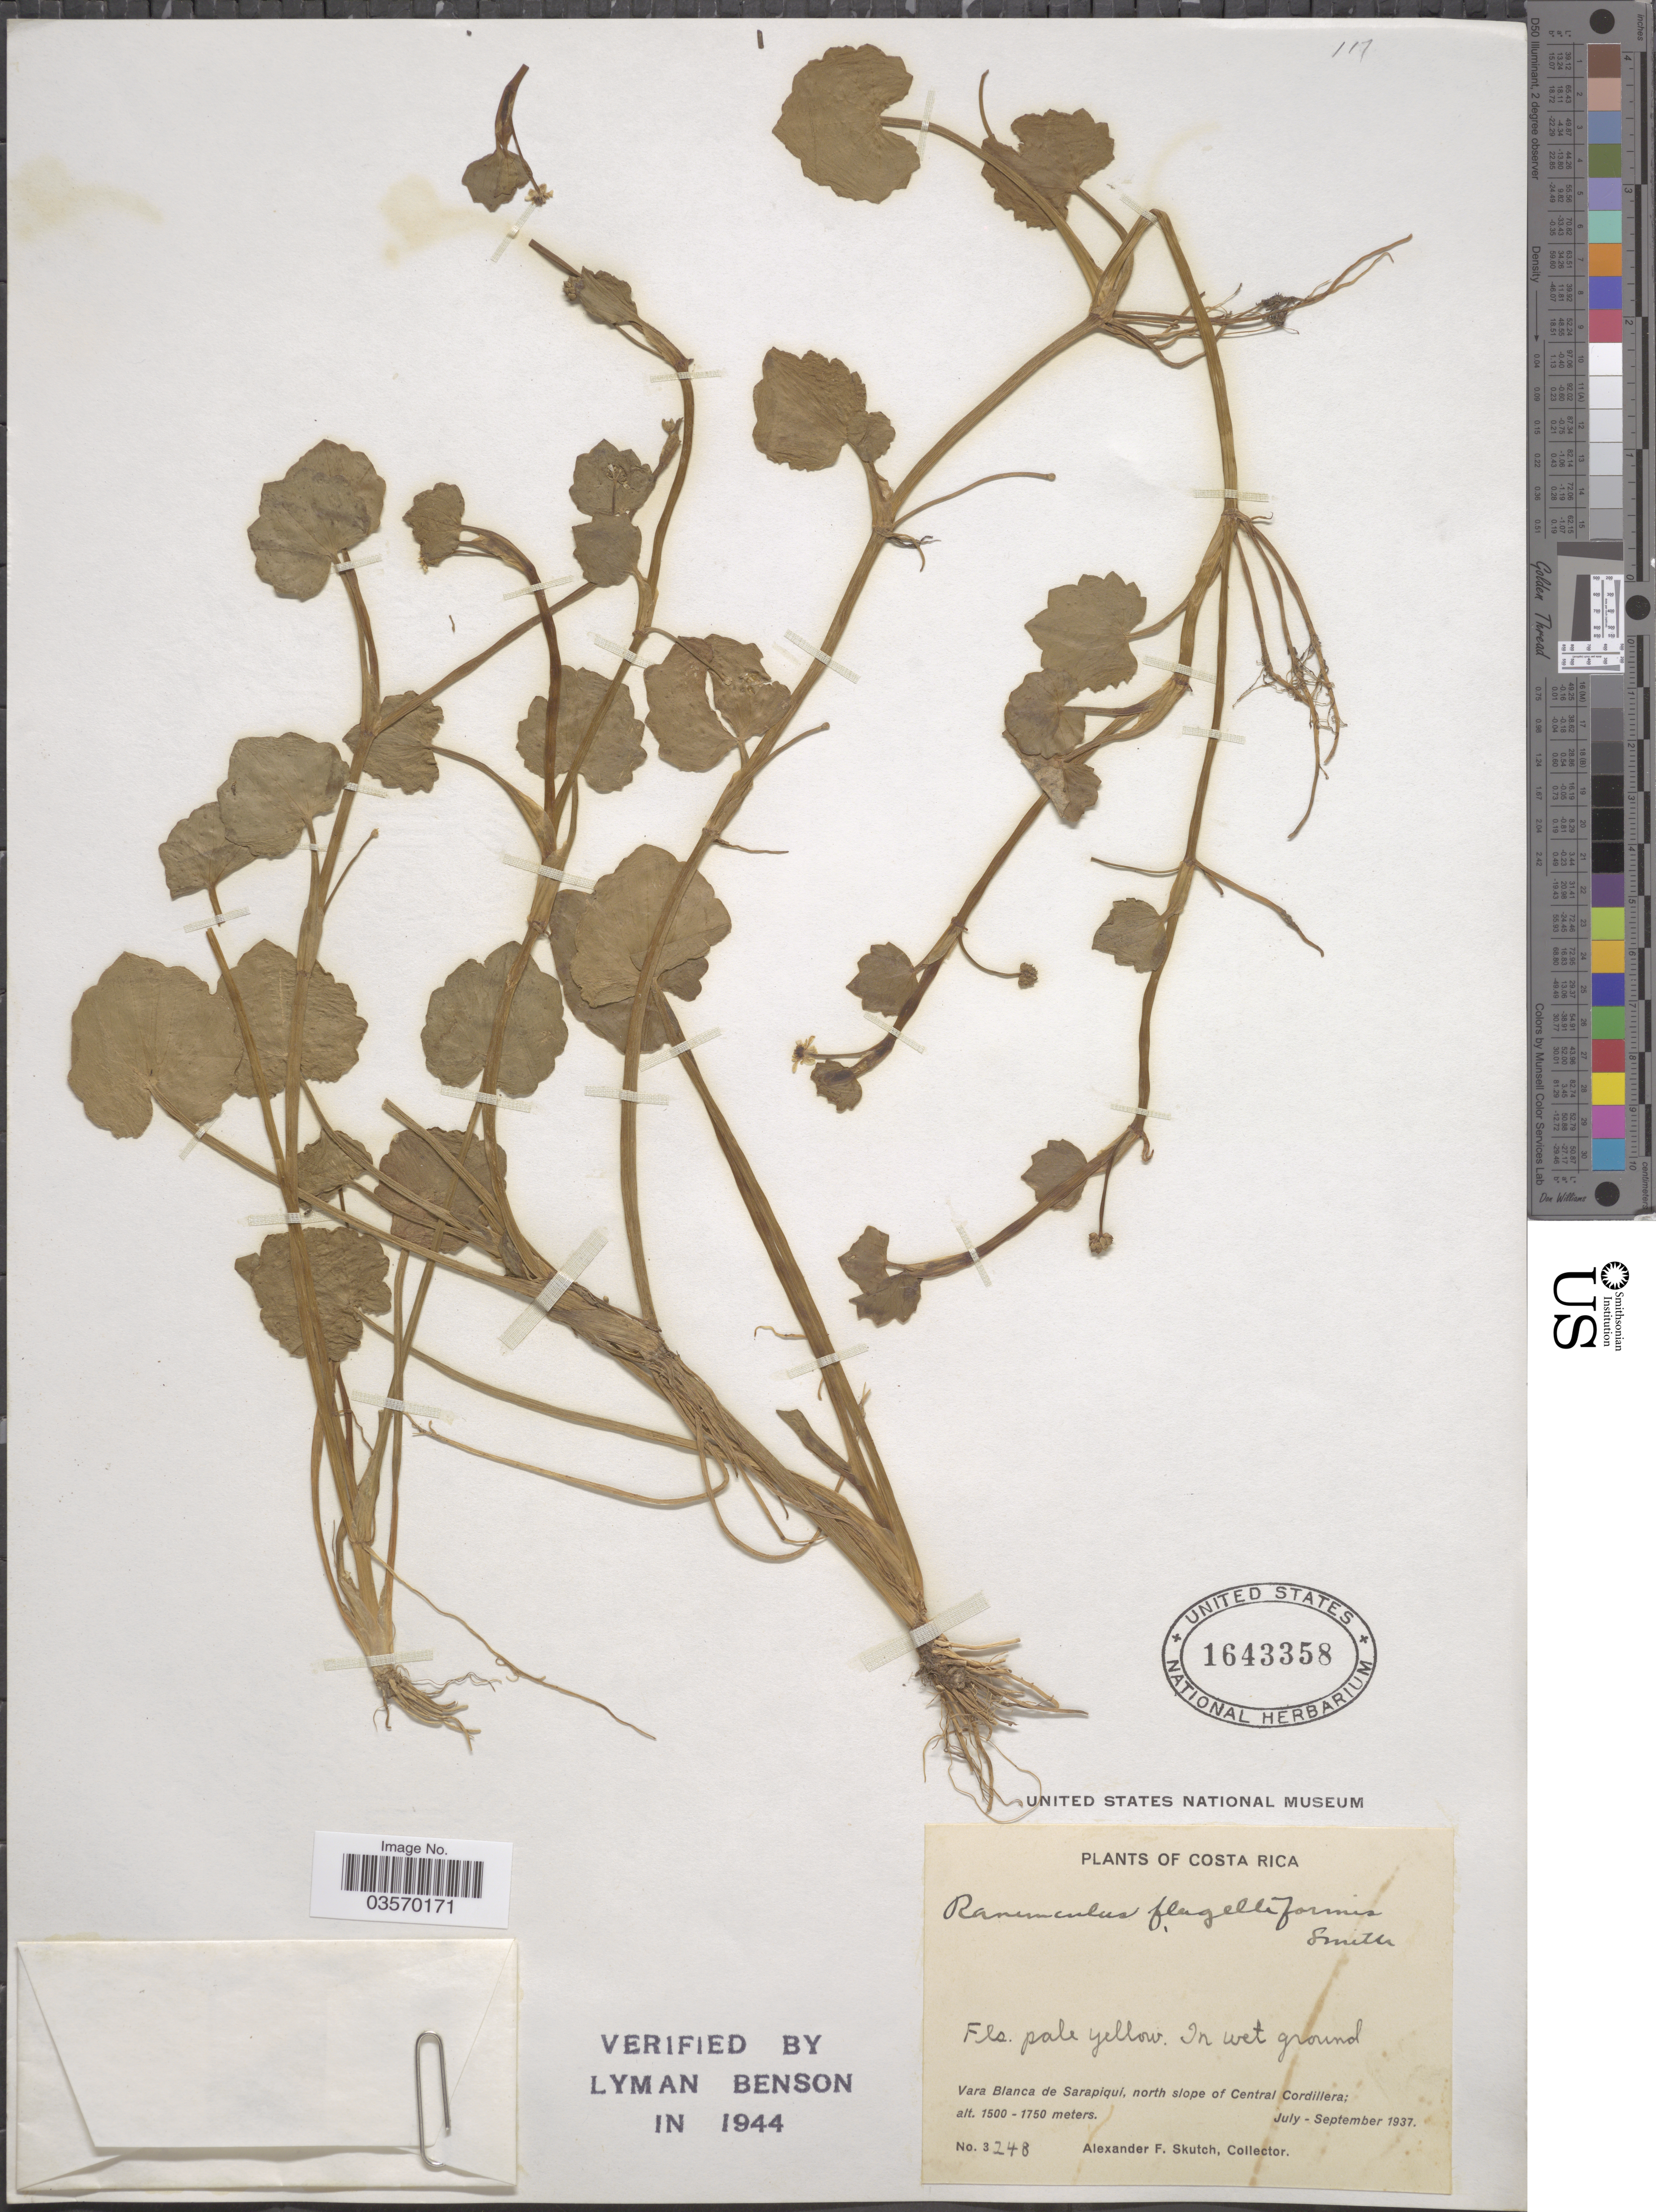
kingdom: Plantae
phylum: Tracheophyta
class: Magnoliopsida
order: Ranunculales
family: Ranunculaceae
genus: Ranunculus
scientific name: Ranunculus flagelliformis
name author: Sm.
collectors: A. F. Skutch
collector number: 3248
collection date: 1937-07/1937-09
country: Costa Rica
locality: Vara Blanca de Sarapiqui, north slope of Central Cordillera.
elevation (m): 1500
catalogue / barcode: US 1643358